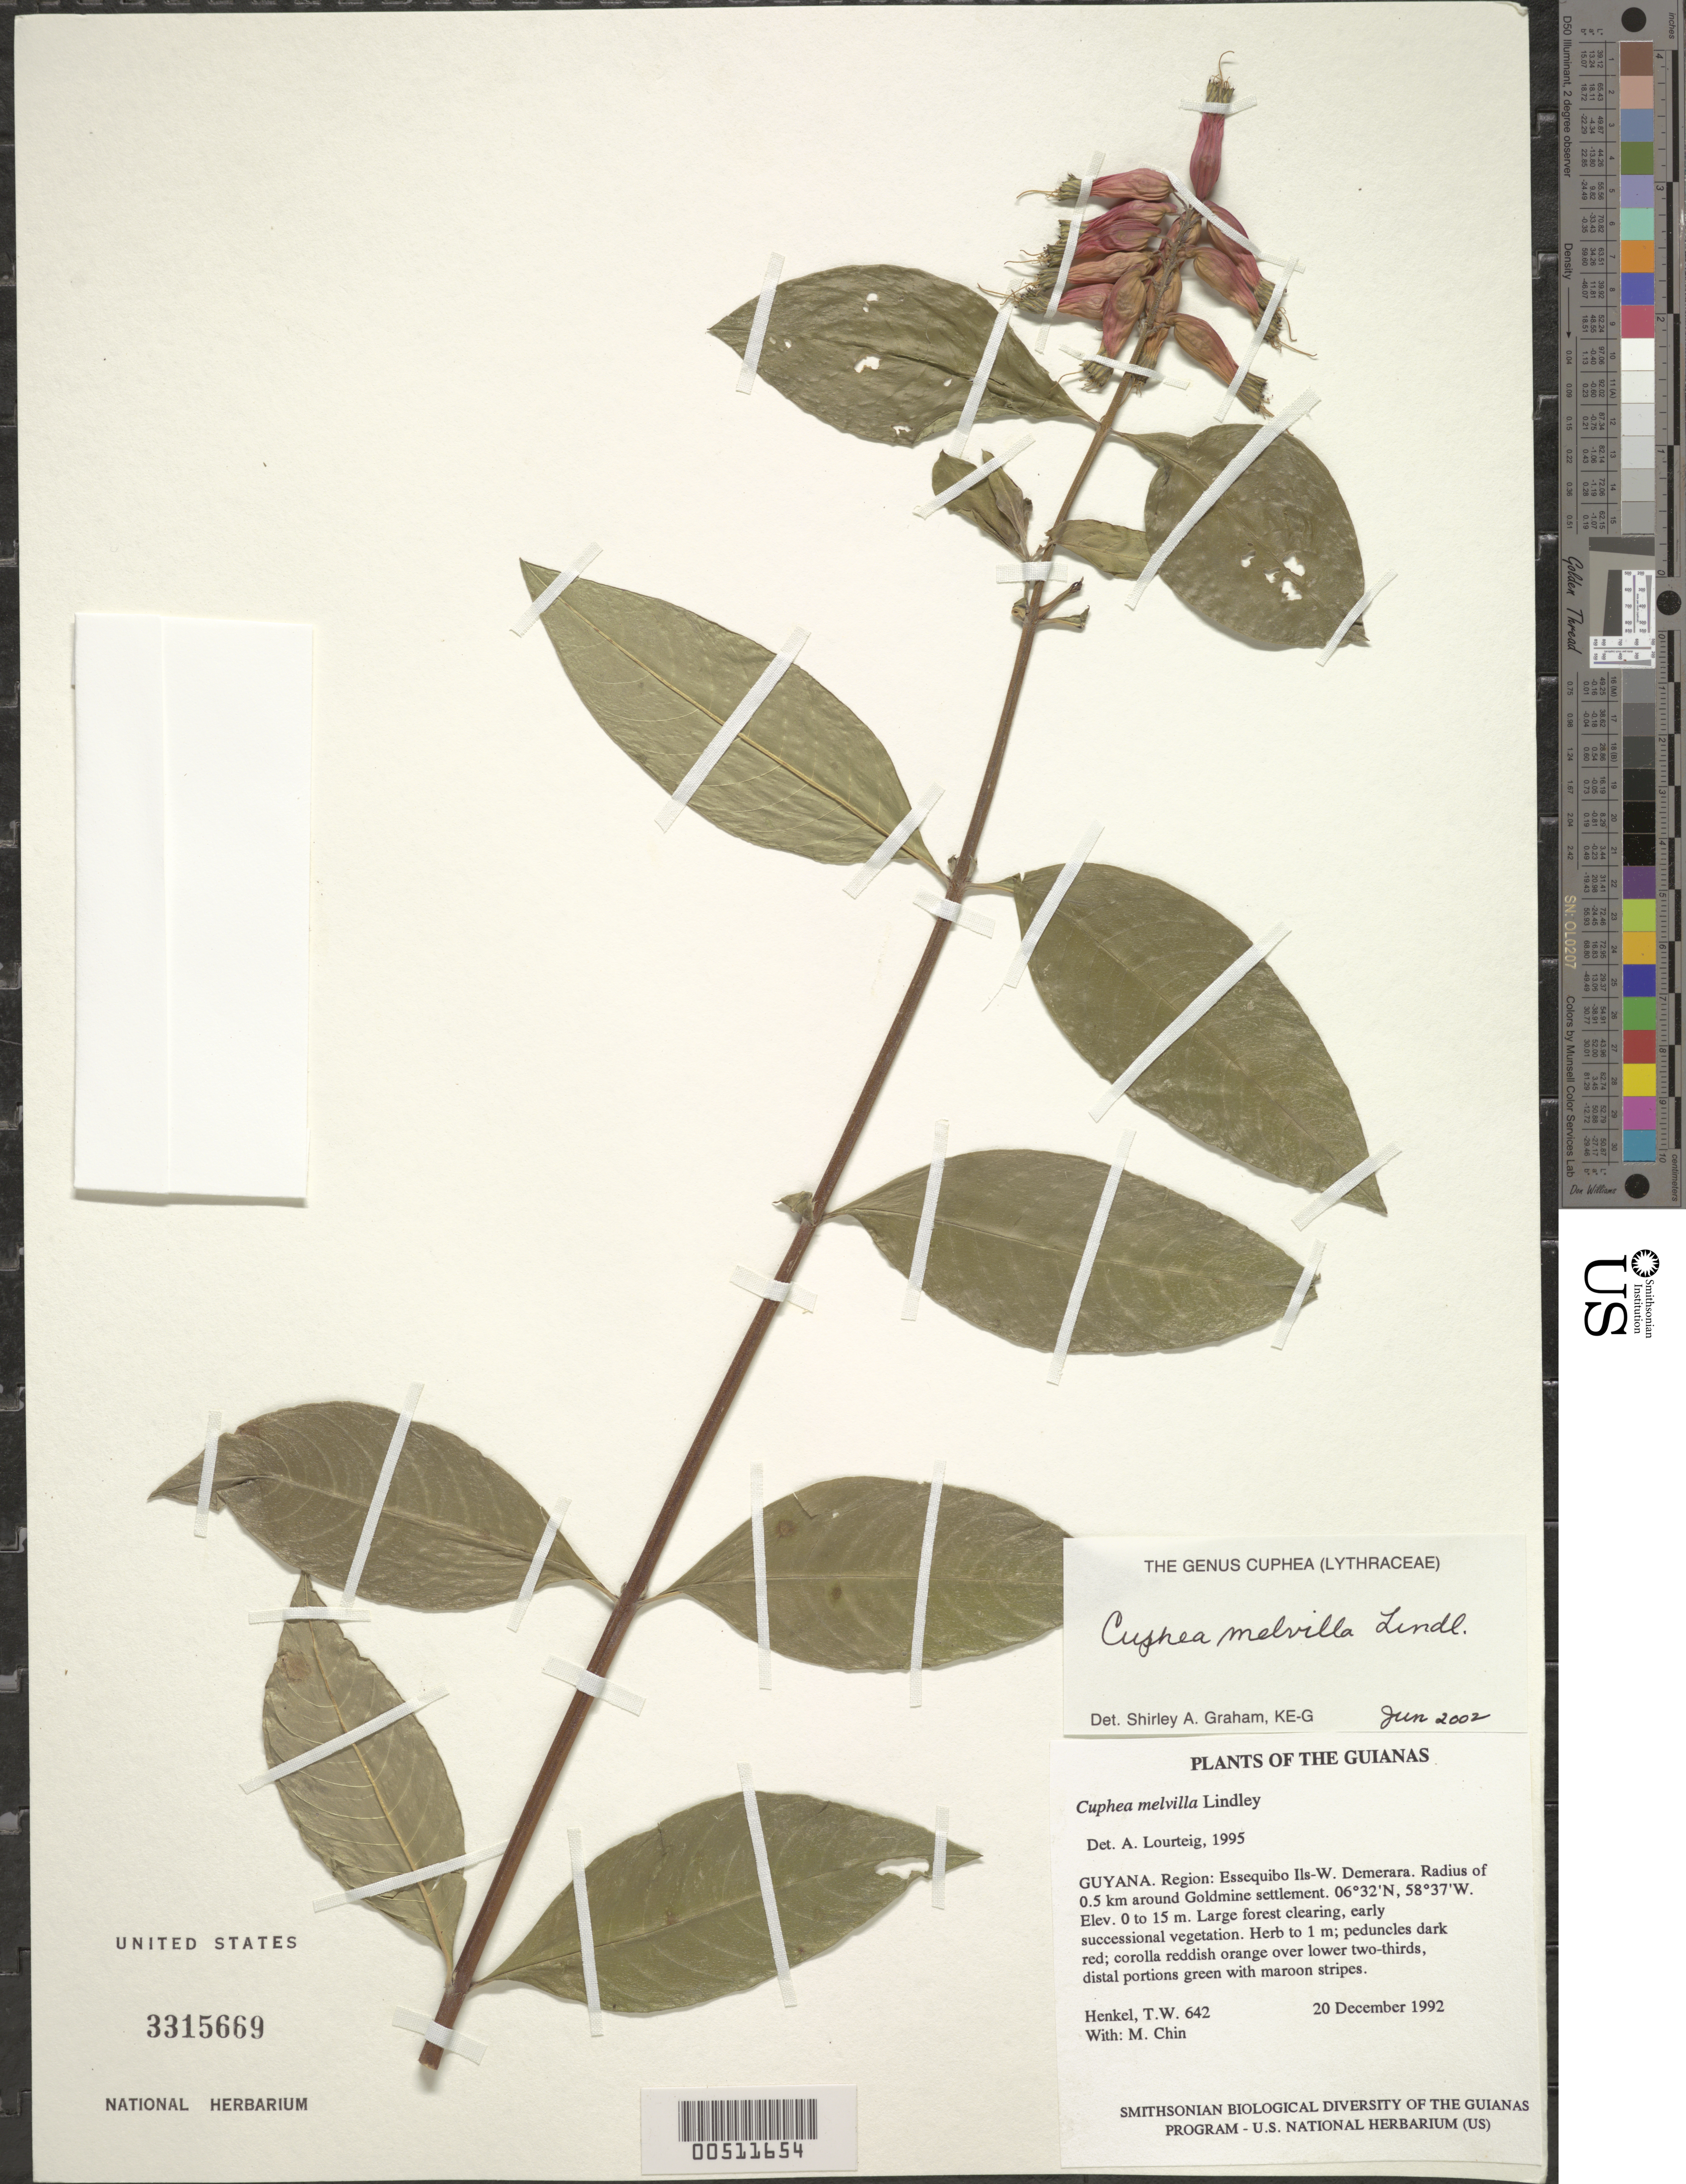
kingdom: Plantae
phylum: Tracheophyta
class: Magnoliopsida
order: Myrtales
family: Lythraceae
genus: Cuphea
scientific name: Cuphea melvilla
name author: Lindl.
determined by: Lourteig, A.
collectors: T. Henkel & M. Chin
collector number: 642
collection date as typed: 20 December 1992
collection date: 1992-12-20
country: Guyana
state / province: Essequibo Isl-W. Demerara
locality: Radius of 0.5 km around Goldmine settlement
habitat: Large forest clearing, early successional vegetation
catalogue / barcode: US 3315669